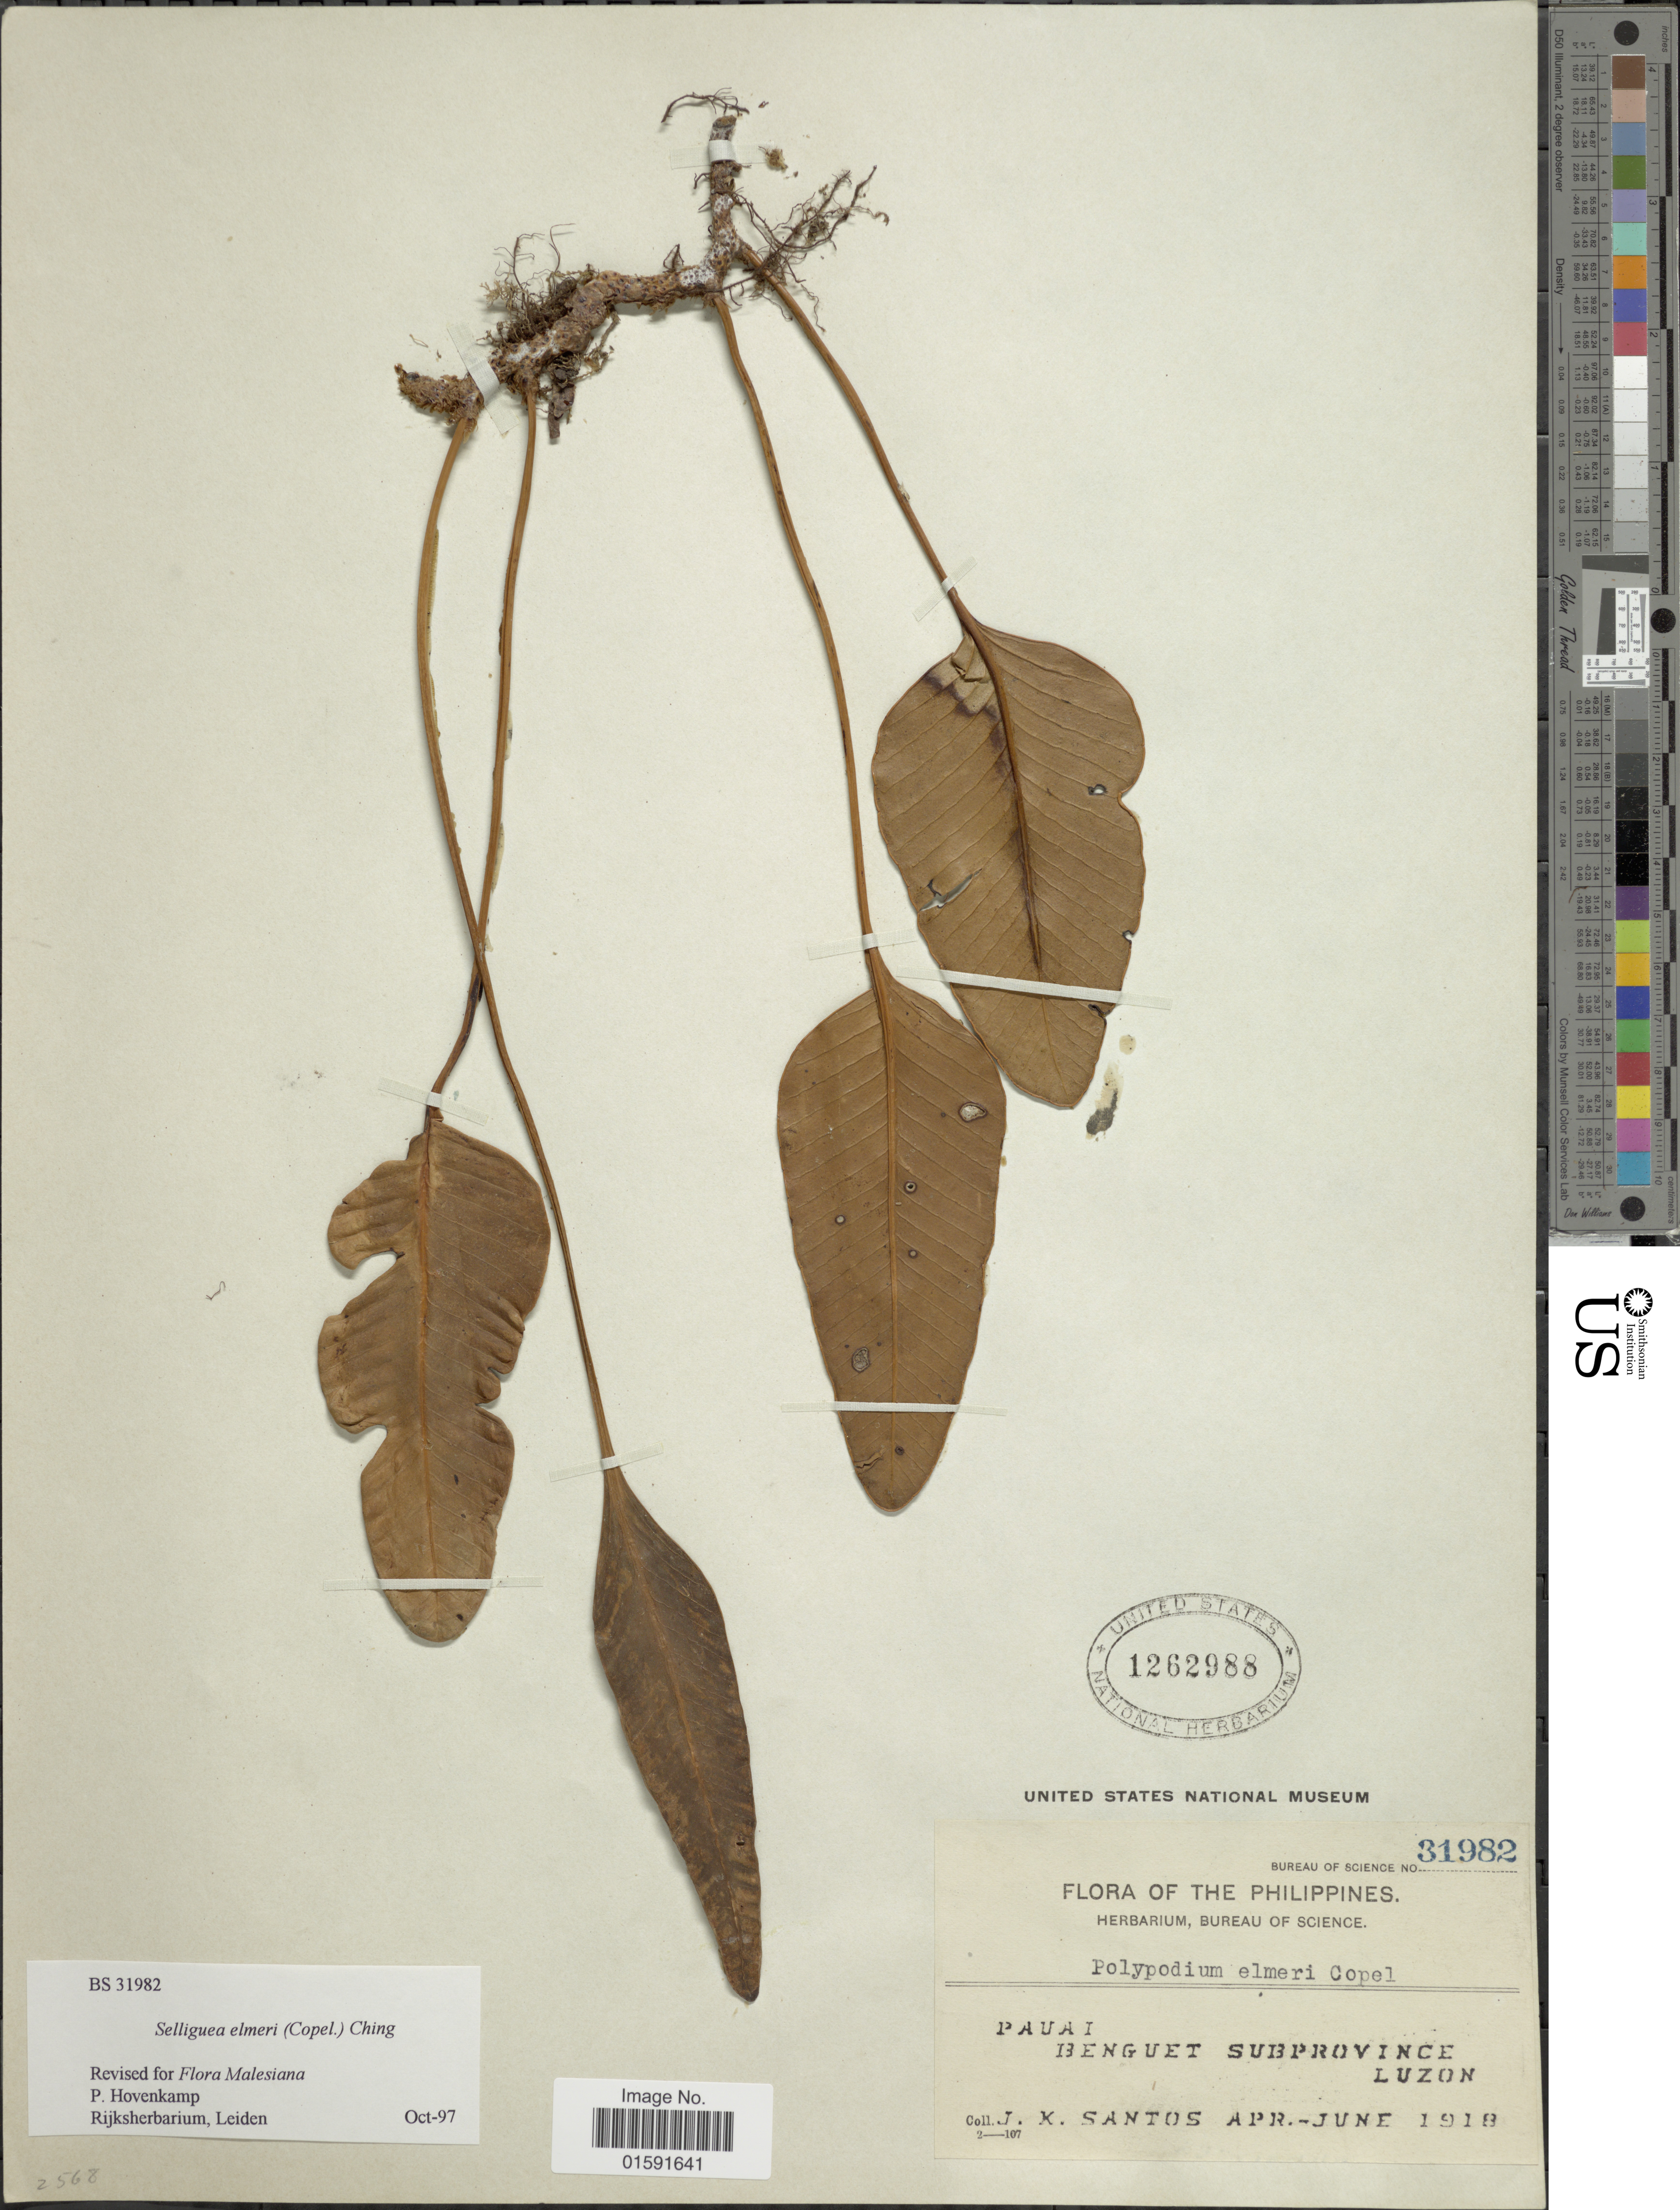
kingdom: Plantae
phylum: Tracheophyta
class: Polypodiopsida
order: Polypodiales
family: Polypodiaceae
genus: Selliguea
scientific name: Selliguea elmeri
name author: (Copel.) Ching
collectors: J. K. Santos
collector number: Bueau of Science 31982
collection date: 1918-04/1918-06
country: Philippines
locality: Pauai, Benguet Subprovince, Luzon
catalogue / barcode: US 1262988